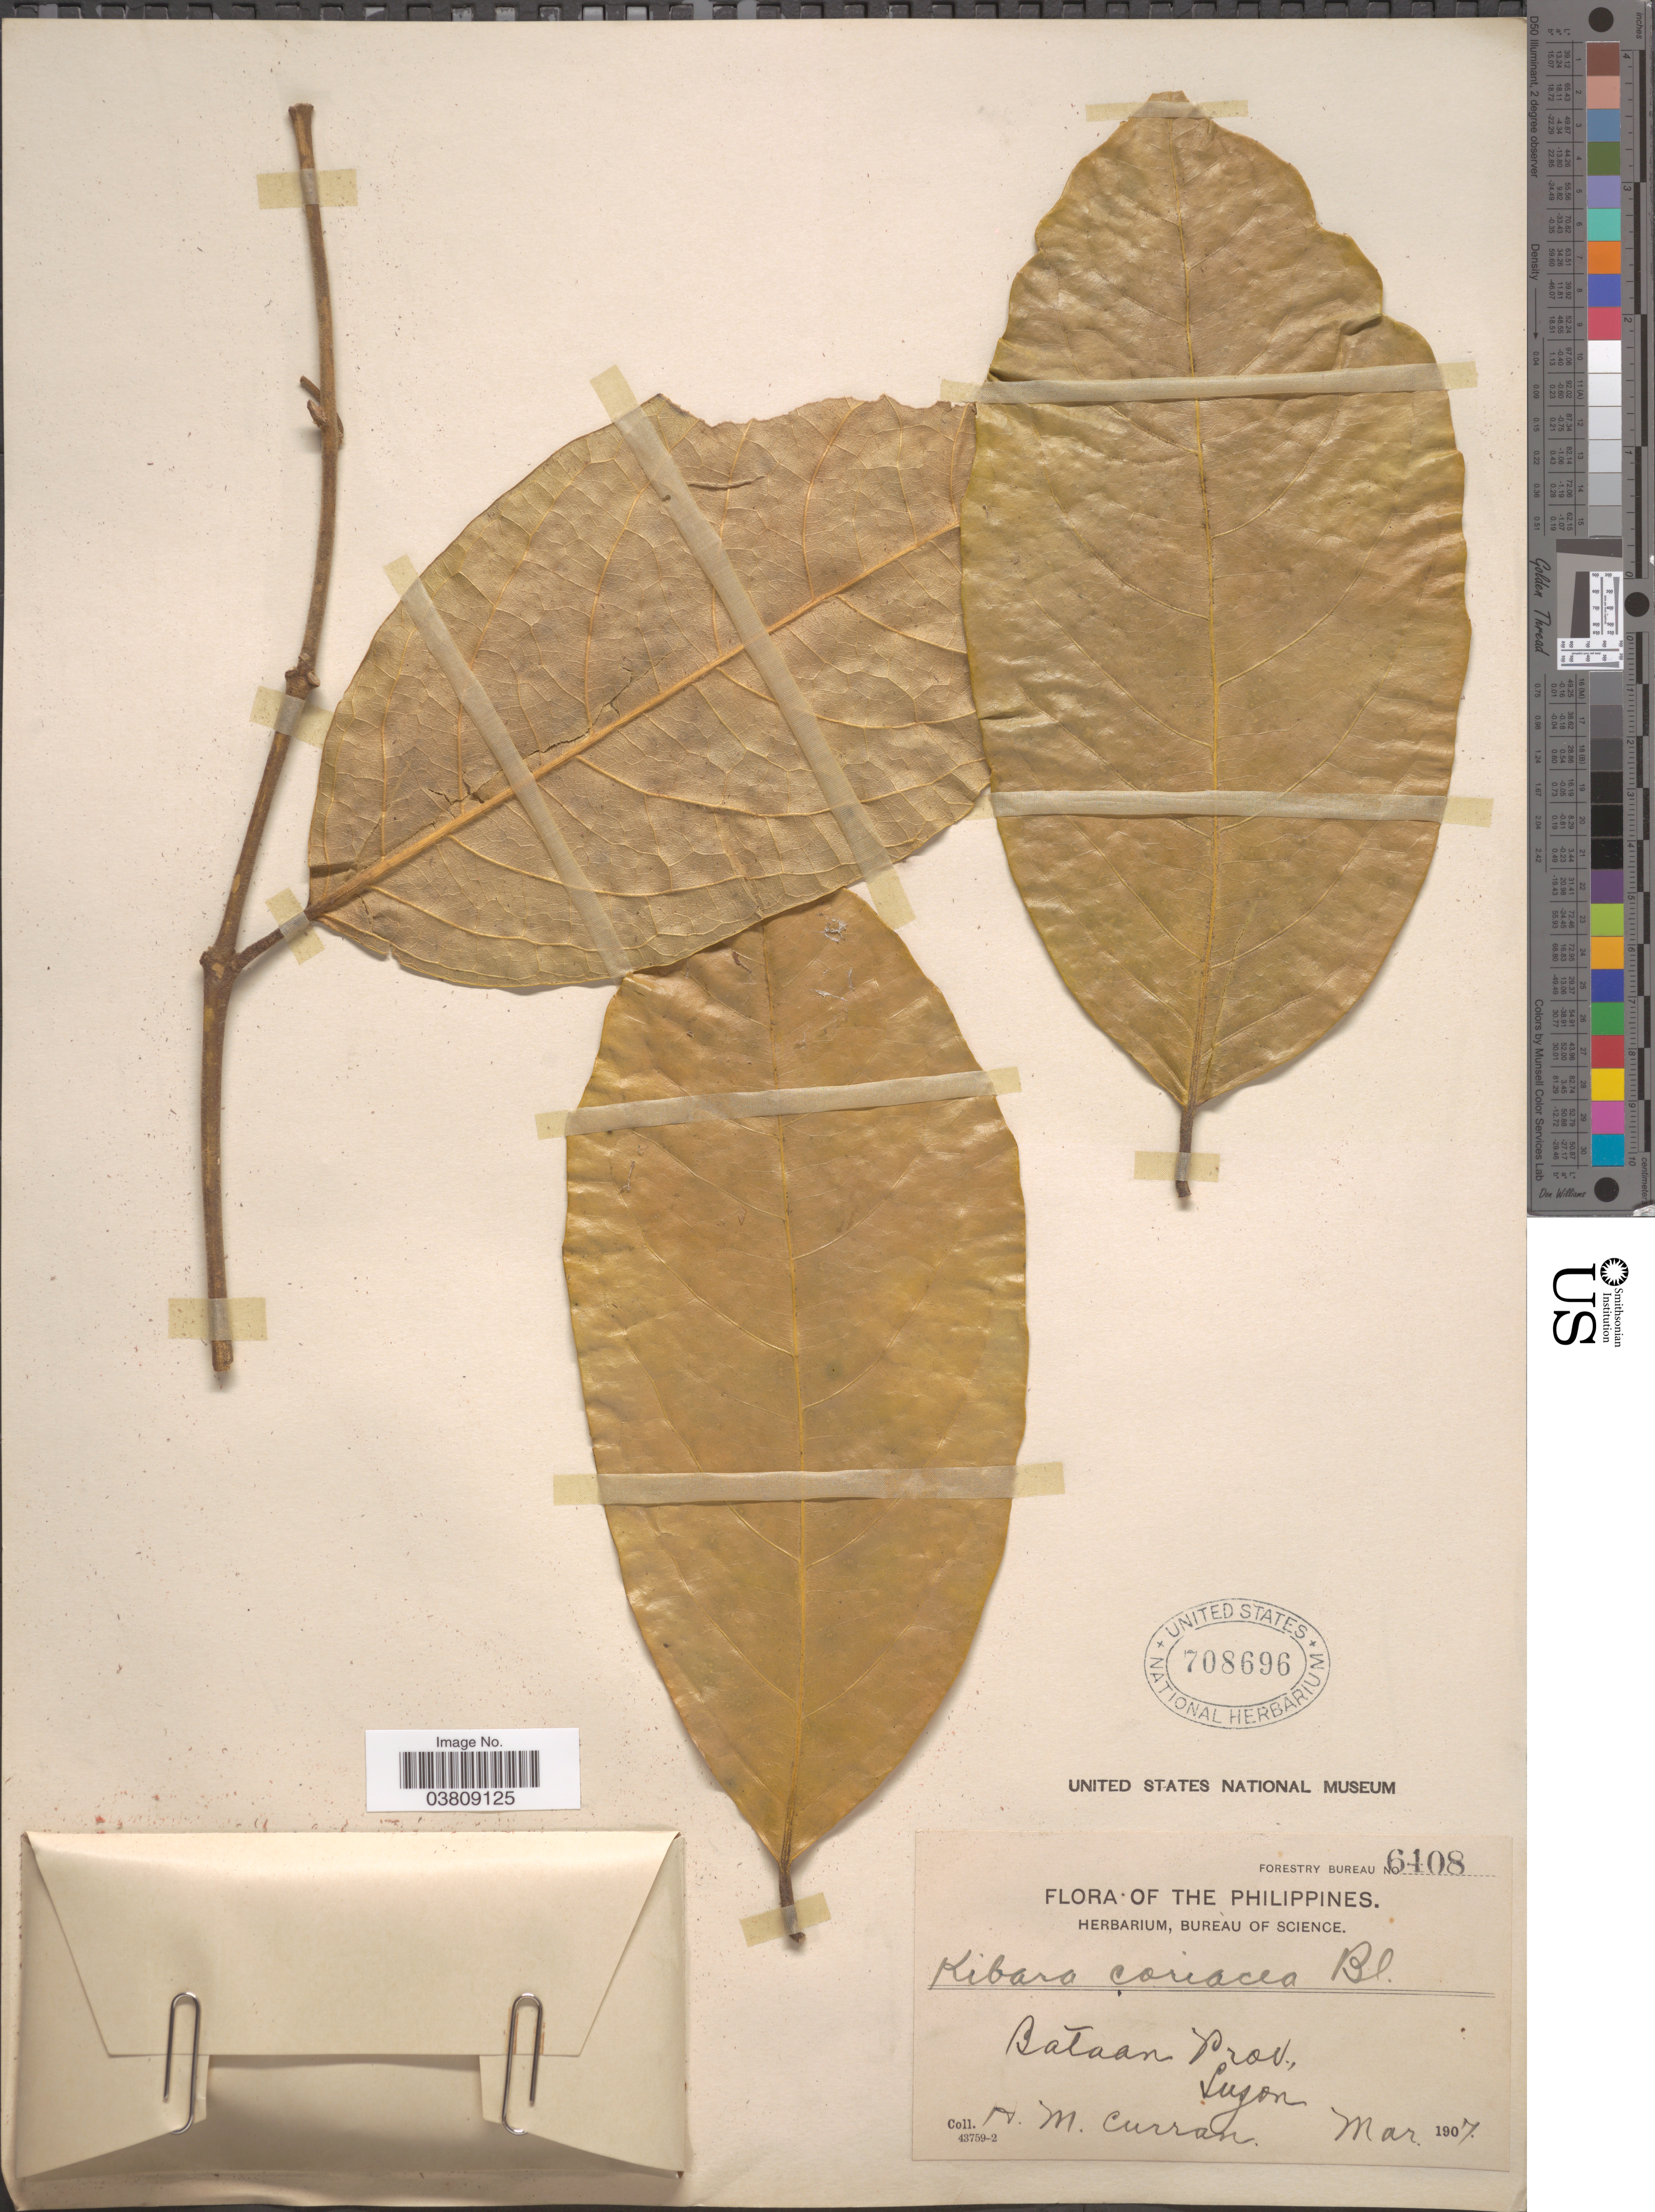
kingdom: Plantae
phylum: Tracheophyta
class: Magnoliopsida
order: Laurales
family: Monimiaceae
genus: Kibara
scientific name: Kibara coriacea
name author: (Blume) Hook. f. & Thomson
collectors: H. M. Curran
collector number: Forestry Bureau 6408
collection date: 1907-03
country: Philippines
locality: Bataan Prov. Luzon.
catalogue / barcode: US 708696